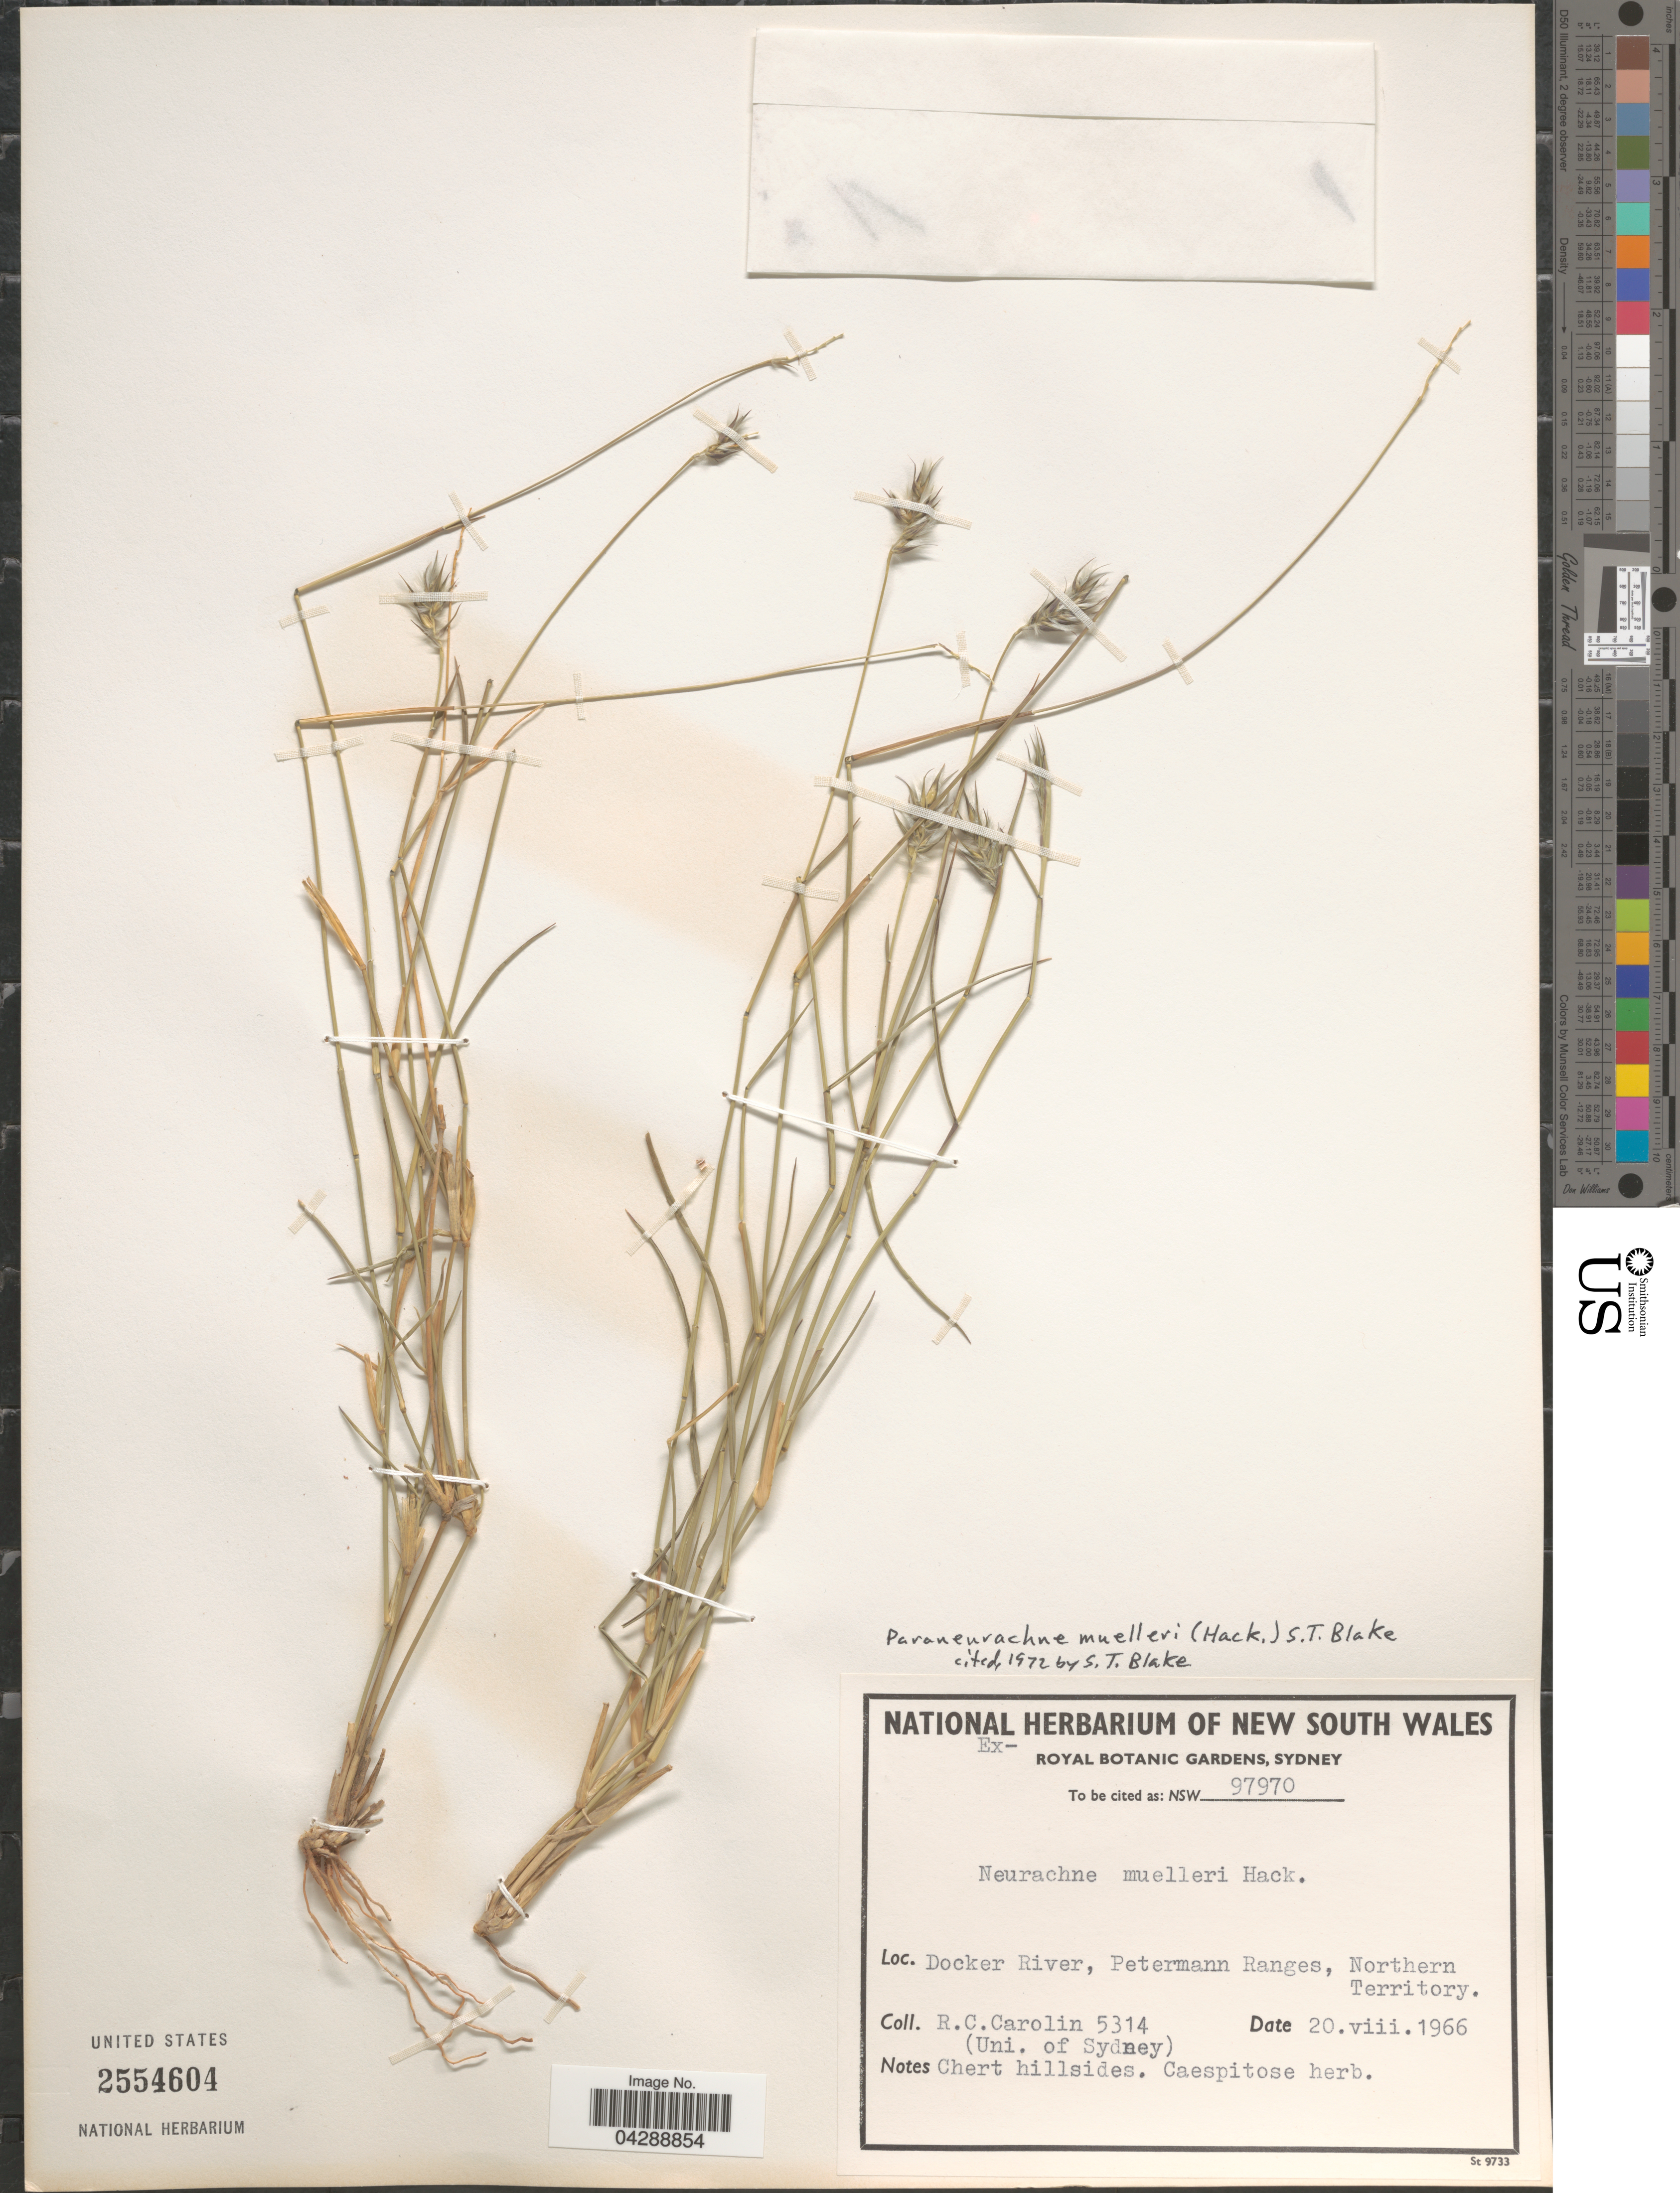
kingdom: Plantae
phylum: Tracheophyta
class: Liliopsida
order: Poales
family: Poaceae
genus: Paraneurachne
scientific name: Paraneurachne muelleri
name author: (Hack.) S.T. Blake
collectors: R. Carolin & University of Sydney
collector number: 5314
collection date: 1966-08-20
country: Australia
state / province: Northern Territory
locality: Docker River, Petermann Ranges.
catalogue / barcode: US 2554604